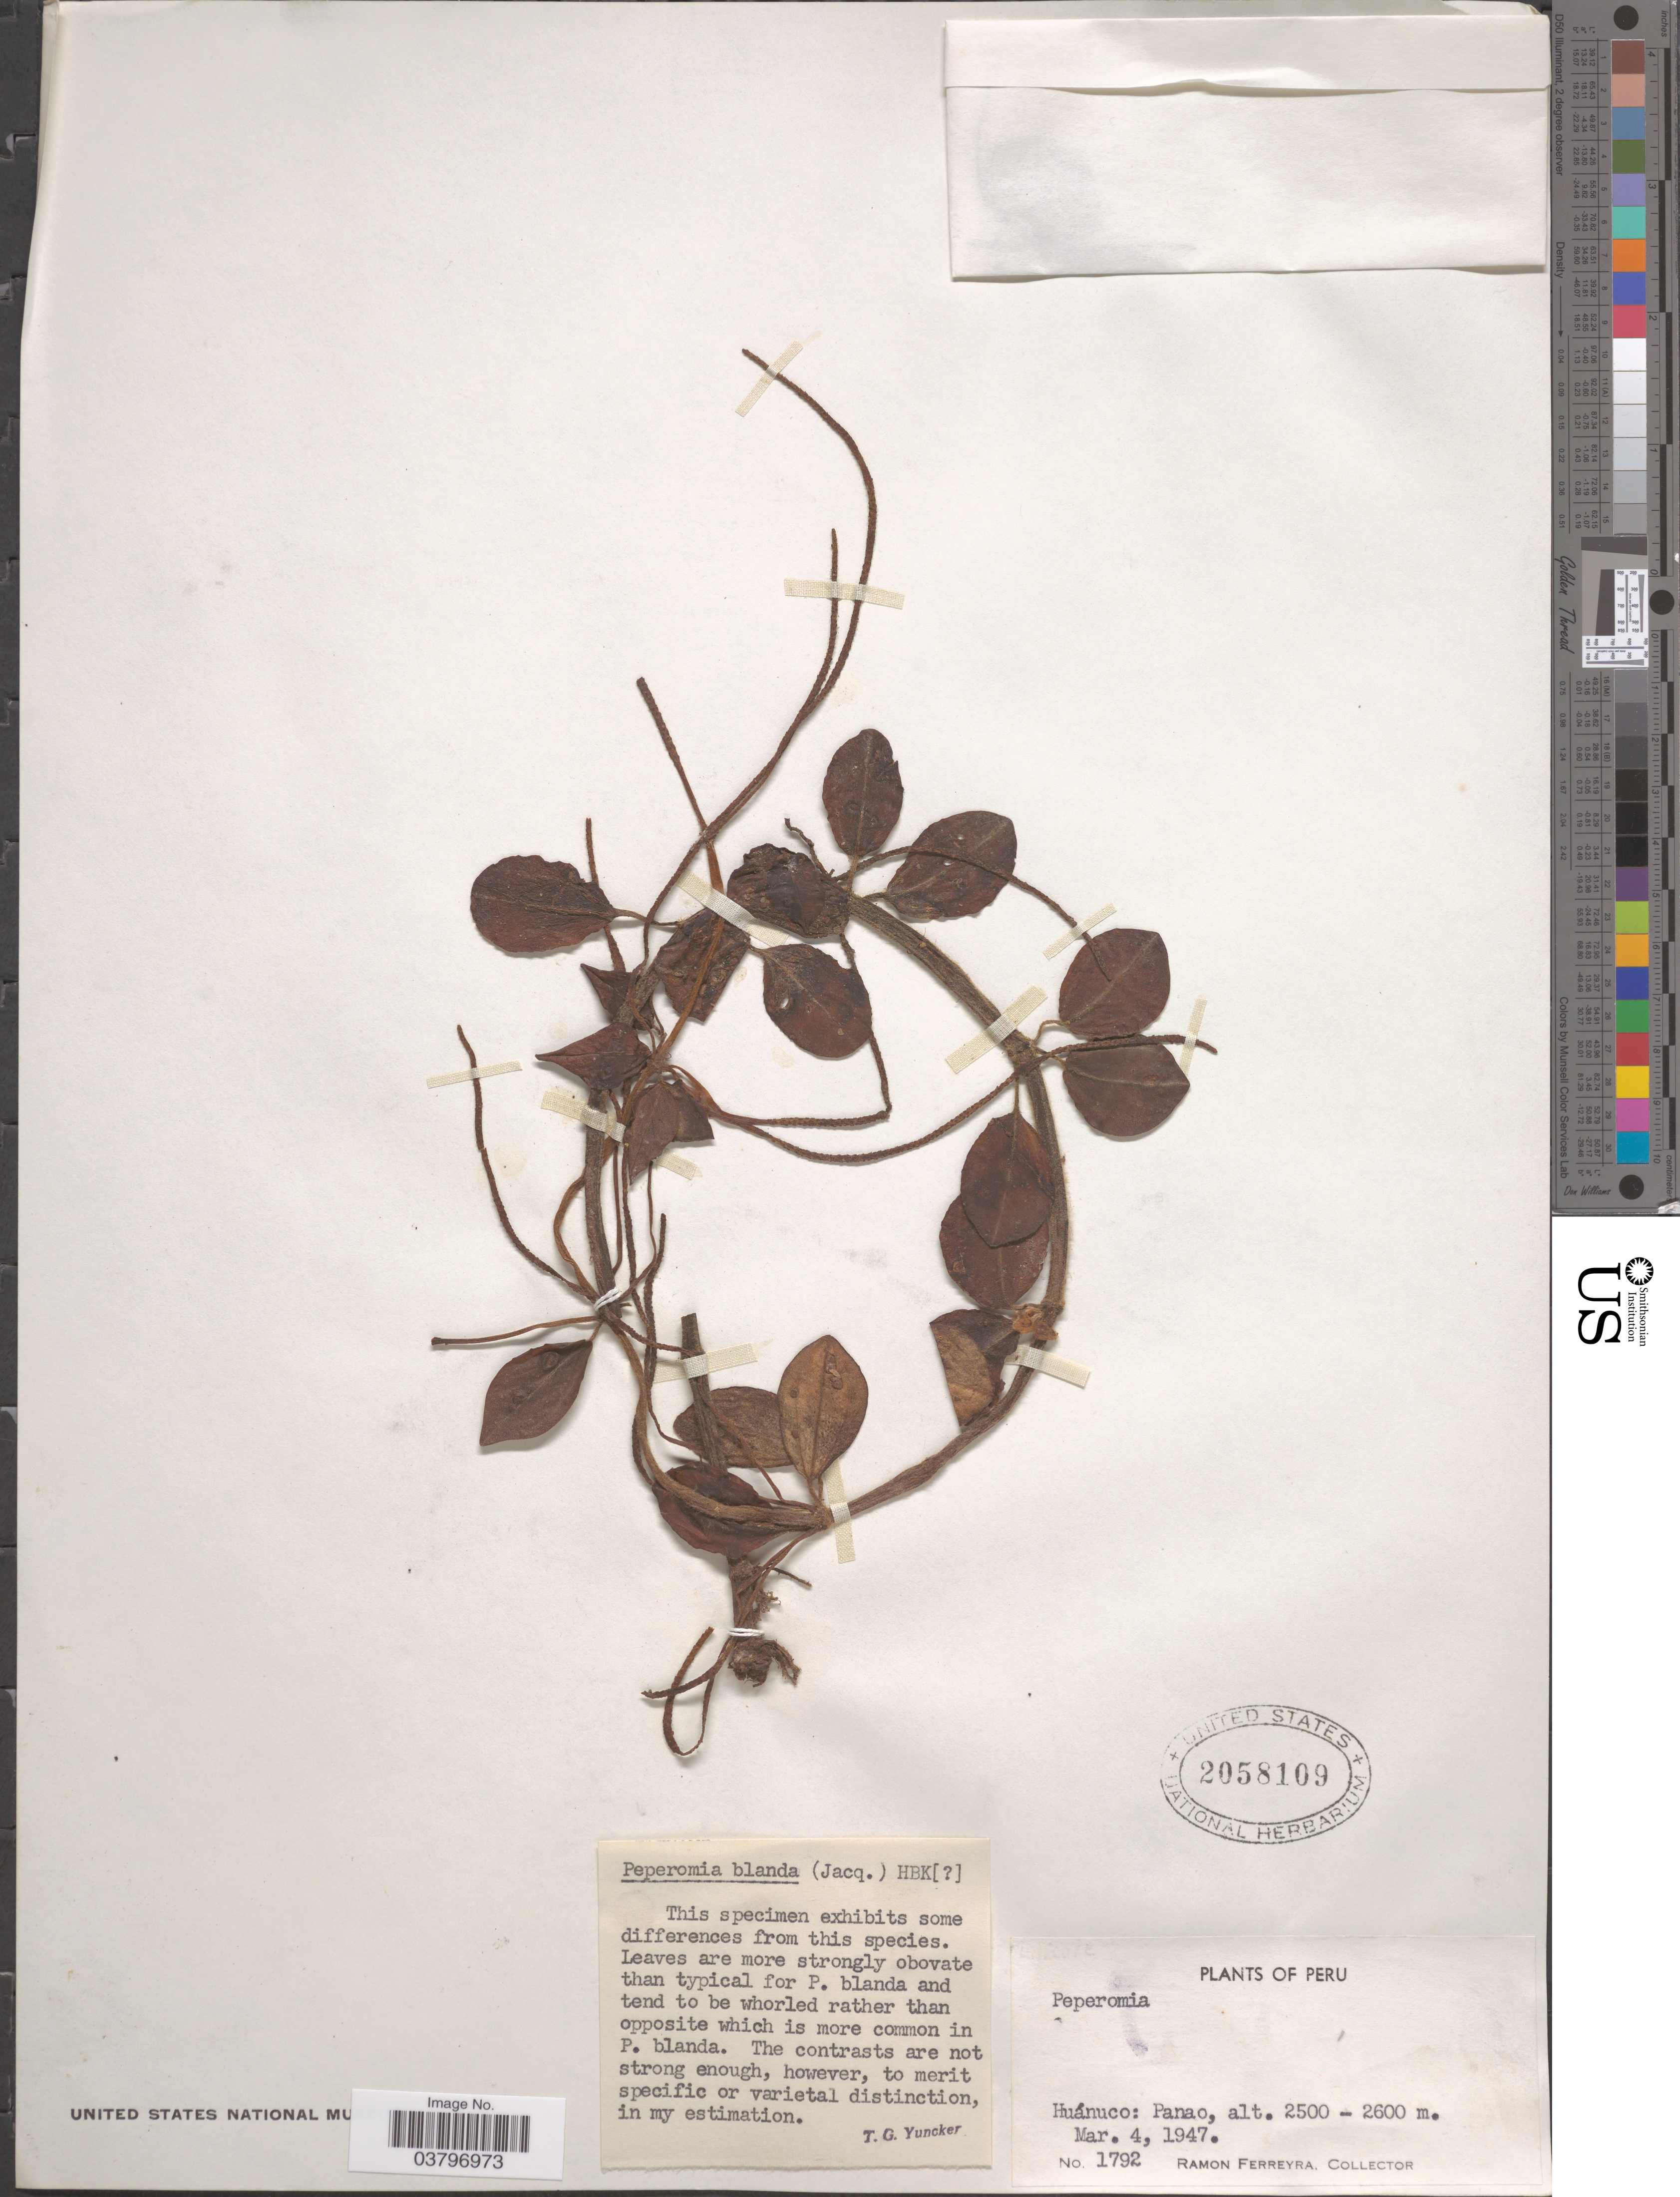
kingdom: Plantae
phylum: Tracheophyta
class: Magnoliopsida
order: Piperales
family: Piperaceae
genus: Peperomia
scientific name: Peperomia blanda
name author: (Jacq.) Kunth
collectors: R. A. Ferreyra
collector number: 1792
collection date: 1947-03-04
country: Peru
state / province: Huánuco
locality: Panao.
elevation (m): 2500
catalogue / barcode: US 2058109